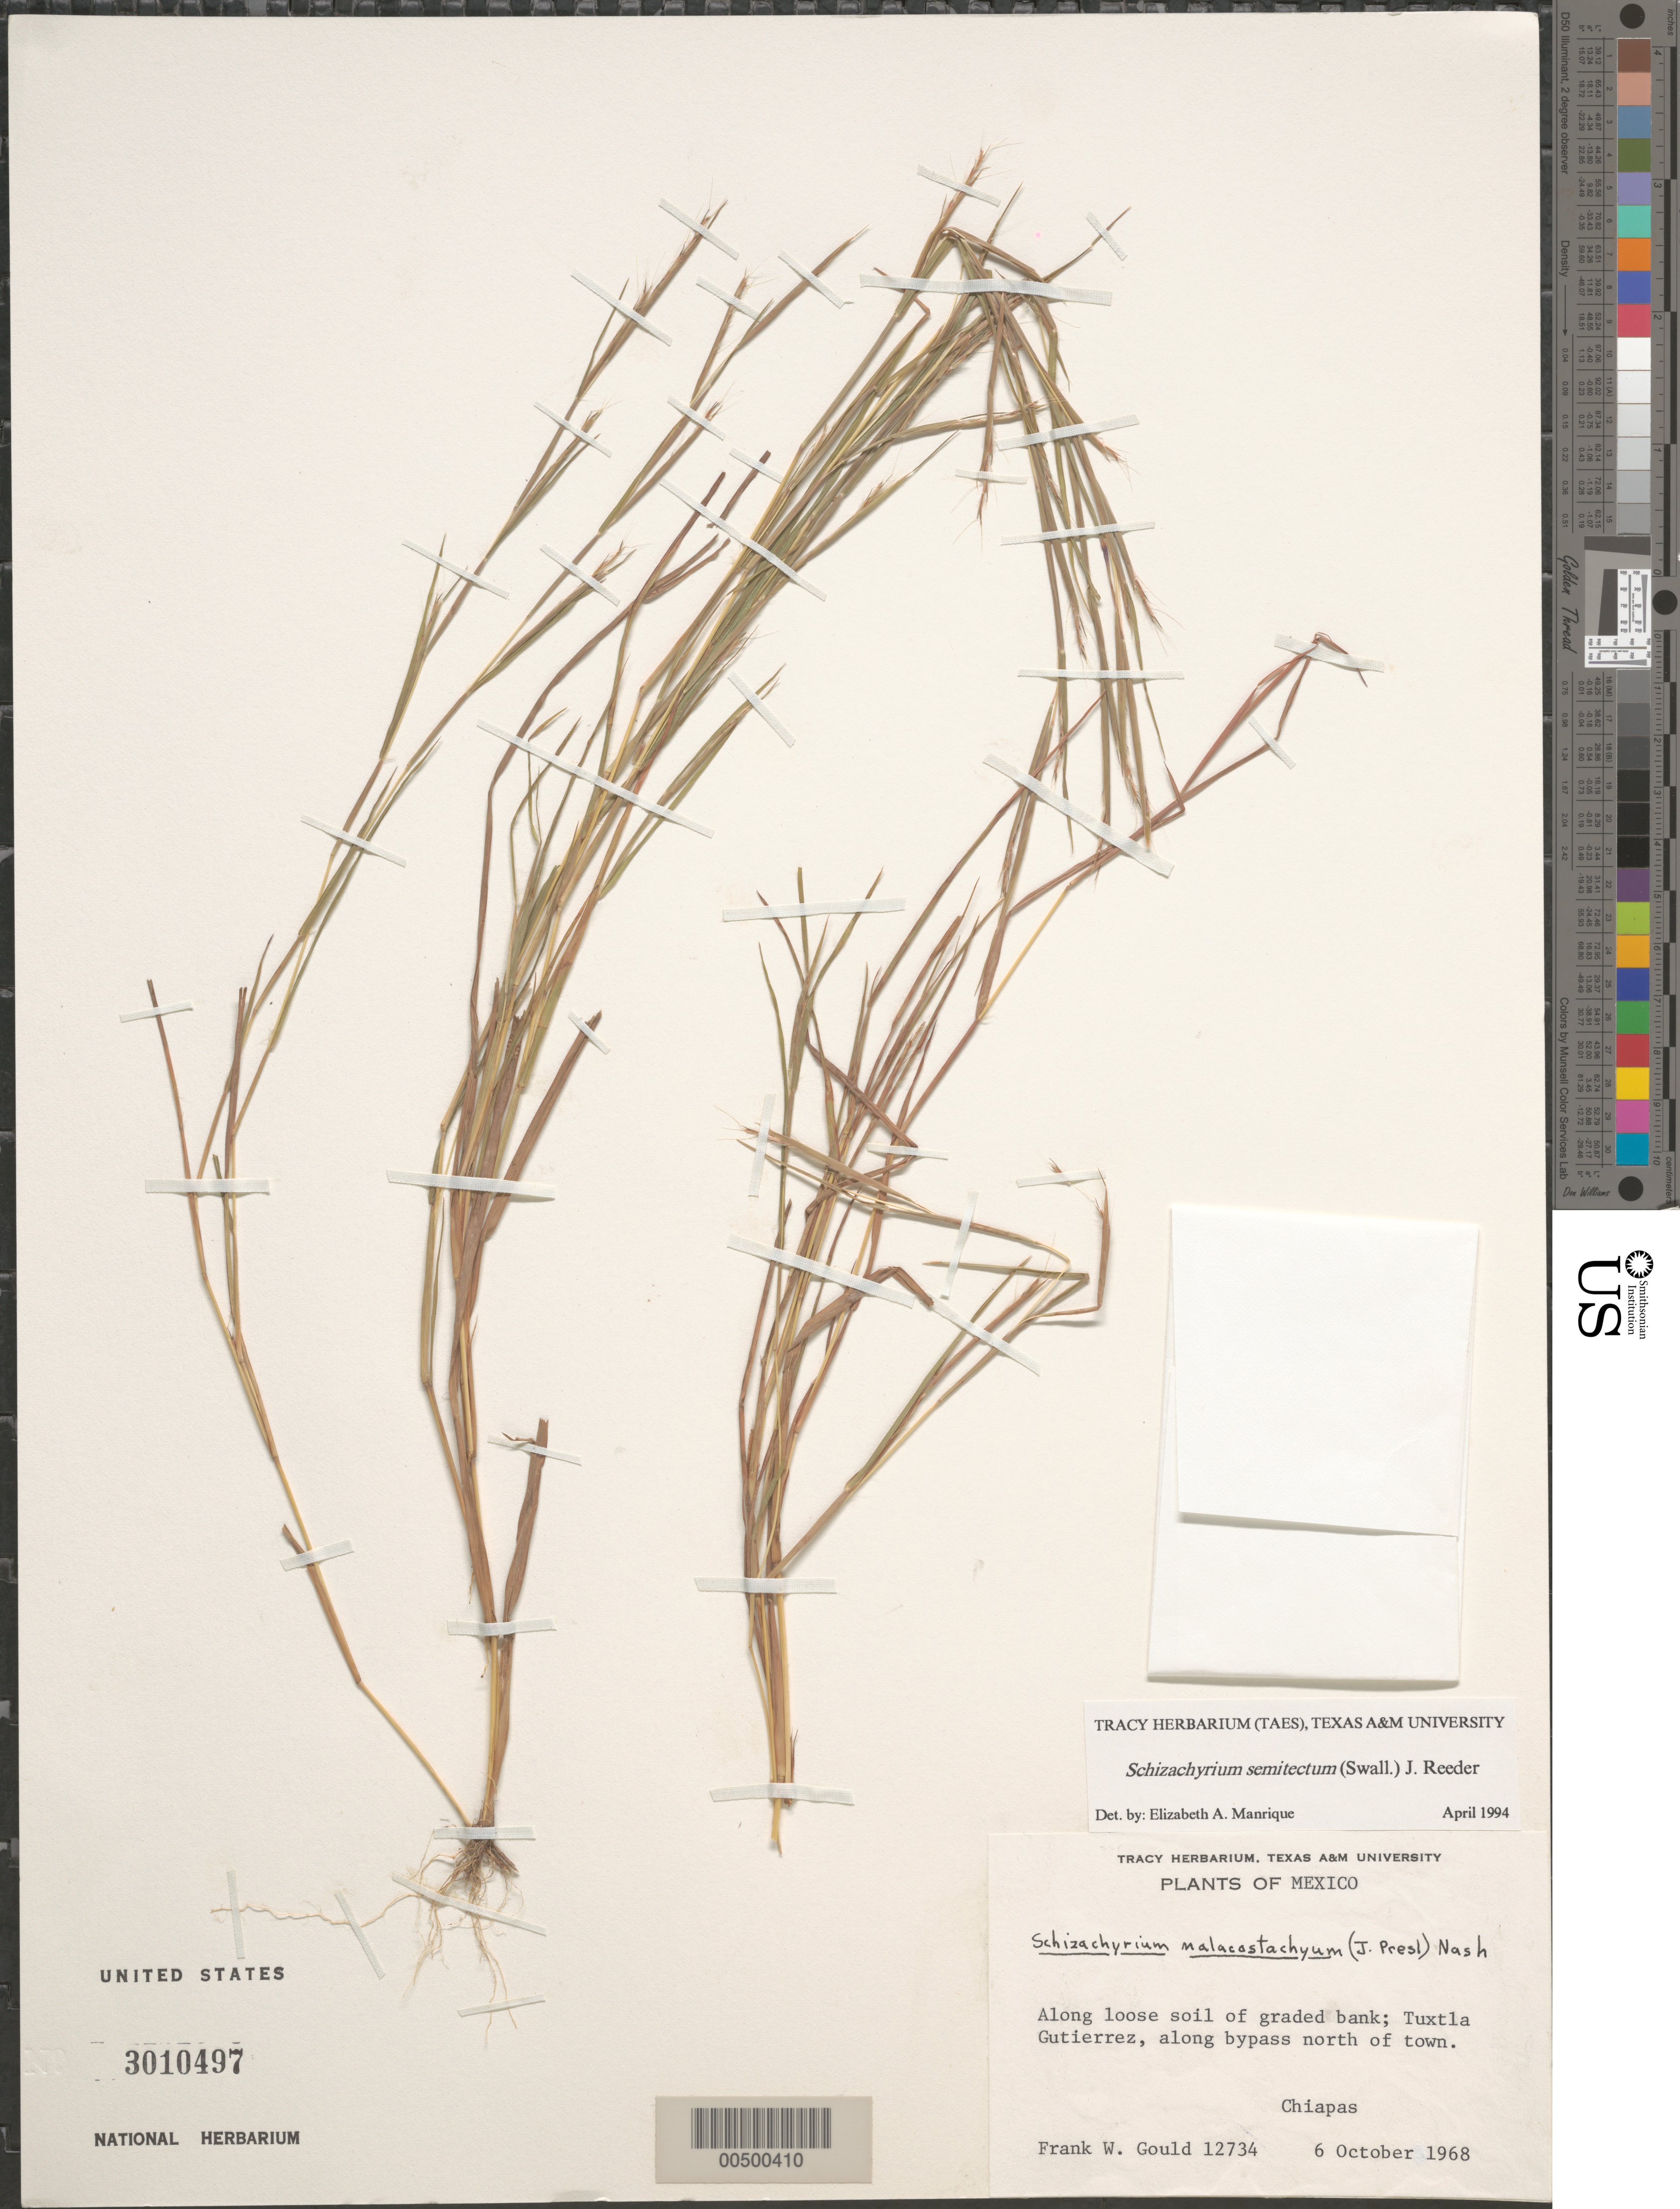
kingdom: Plantae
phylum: Tracheophyta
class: Liliopsida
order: Poales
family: Poaceae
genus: Schizachyrium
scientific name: Schizachyrium semitectum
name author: (Swall.) Reeder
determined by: Marrique, E. A.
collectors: F. W. Gould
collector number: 12734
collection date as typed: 6 Oct 1968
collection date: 1968-10-06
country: Mexico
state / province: Chiapas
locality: Tuxtla Gutierrez, along bypass N of town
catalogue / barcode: US 3010497